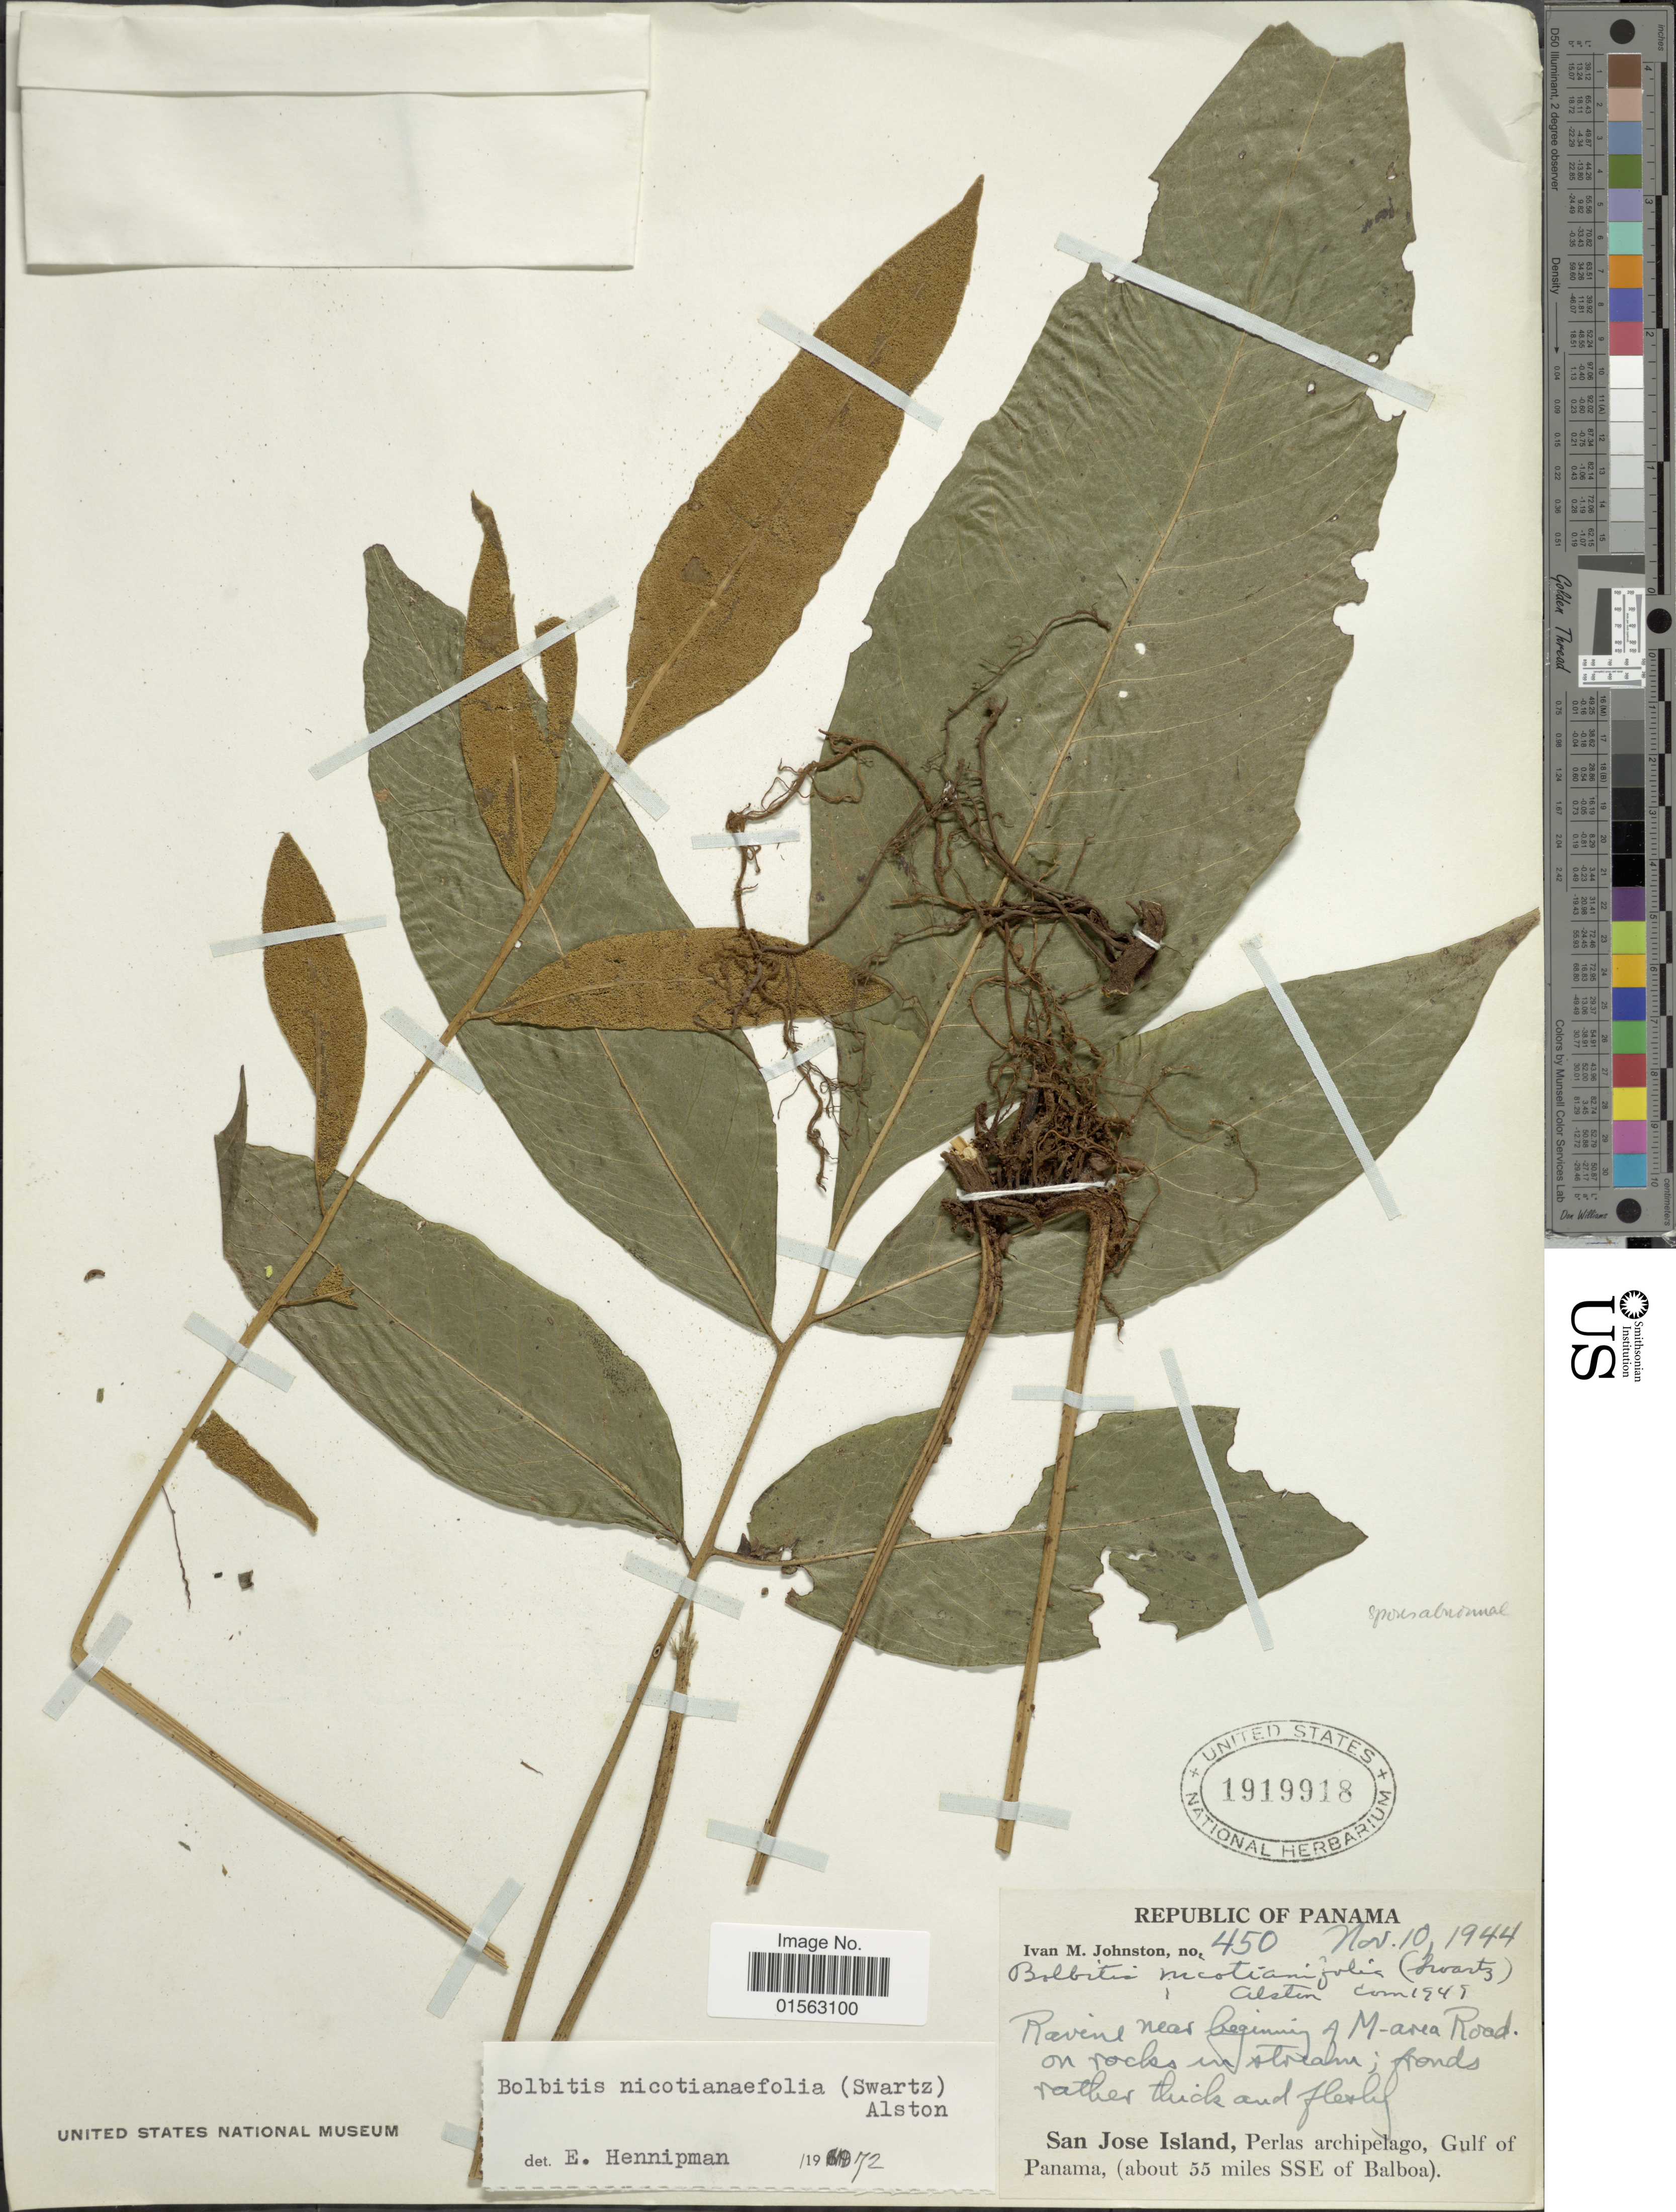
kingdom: Plantae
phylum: Tracheophyta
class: Polypodiopsida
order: Polypodiales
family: Dryopteridaceae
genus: Mickelia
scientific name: Mickelia nicotianifolia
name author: (Sw.) R.C. Moran et al.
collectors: I.M. Johnston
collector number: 450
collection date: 1944-11-10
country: Panama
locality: Republic of Panama, Ravine near beginning of M-area Road, on rocks in stream, San Jose Island, Perlas archipelago, Gulf of Panama, (about 55 miles SSE of Balboa)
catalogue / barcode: US 1919918